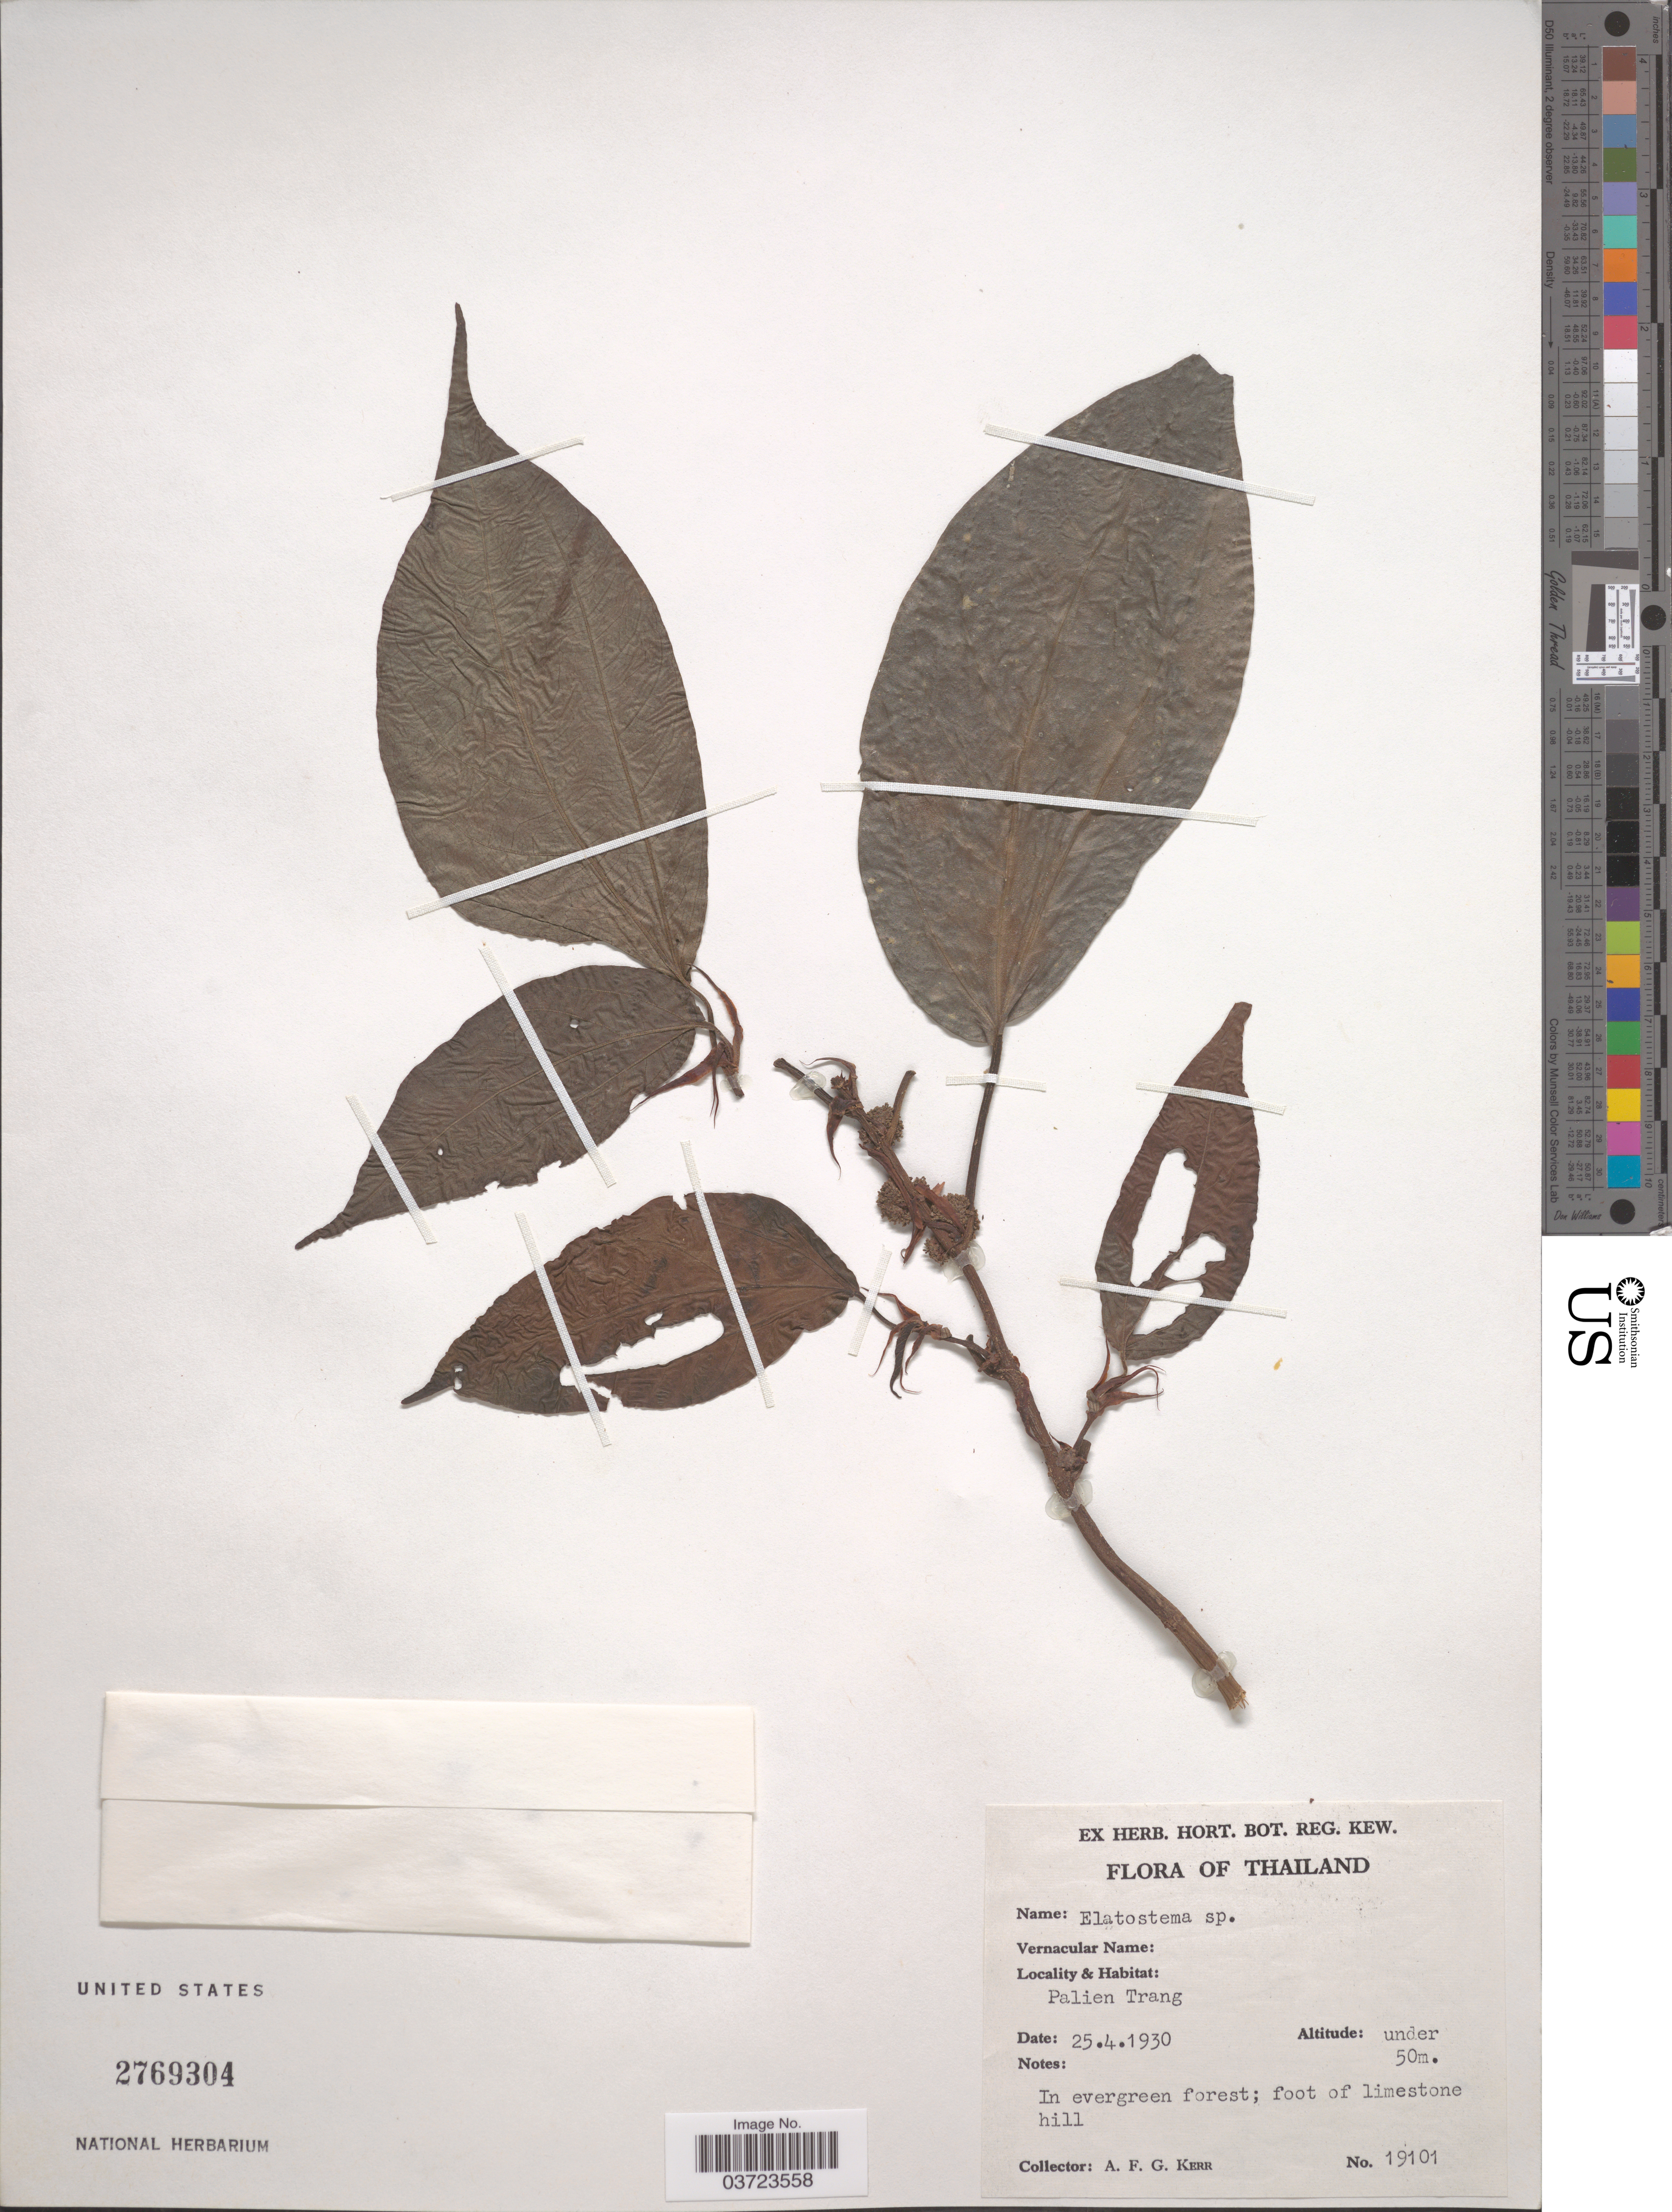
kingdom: Plantae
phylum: Tracheophyta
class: Magnoliopsida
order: Rosales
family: Urticaceae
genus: Elatostema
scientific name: Elatostema sp.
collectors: A. F. G. Kerr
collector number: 19101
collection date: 1930-04-25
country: Thailand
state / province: Trang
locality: Palien Trang.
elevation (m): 50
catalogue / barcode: US 2769304